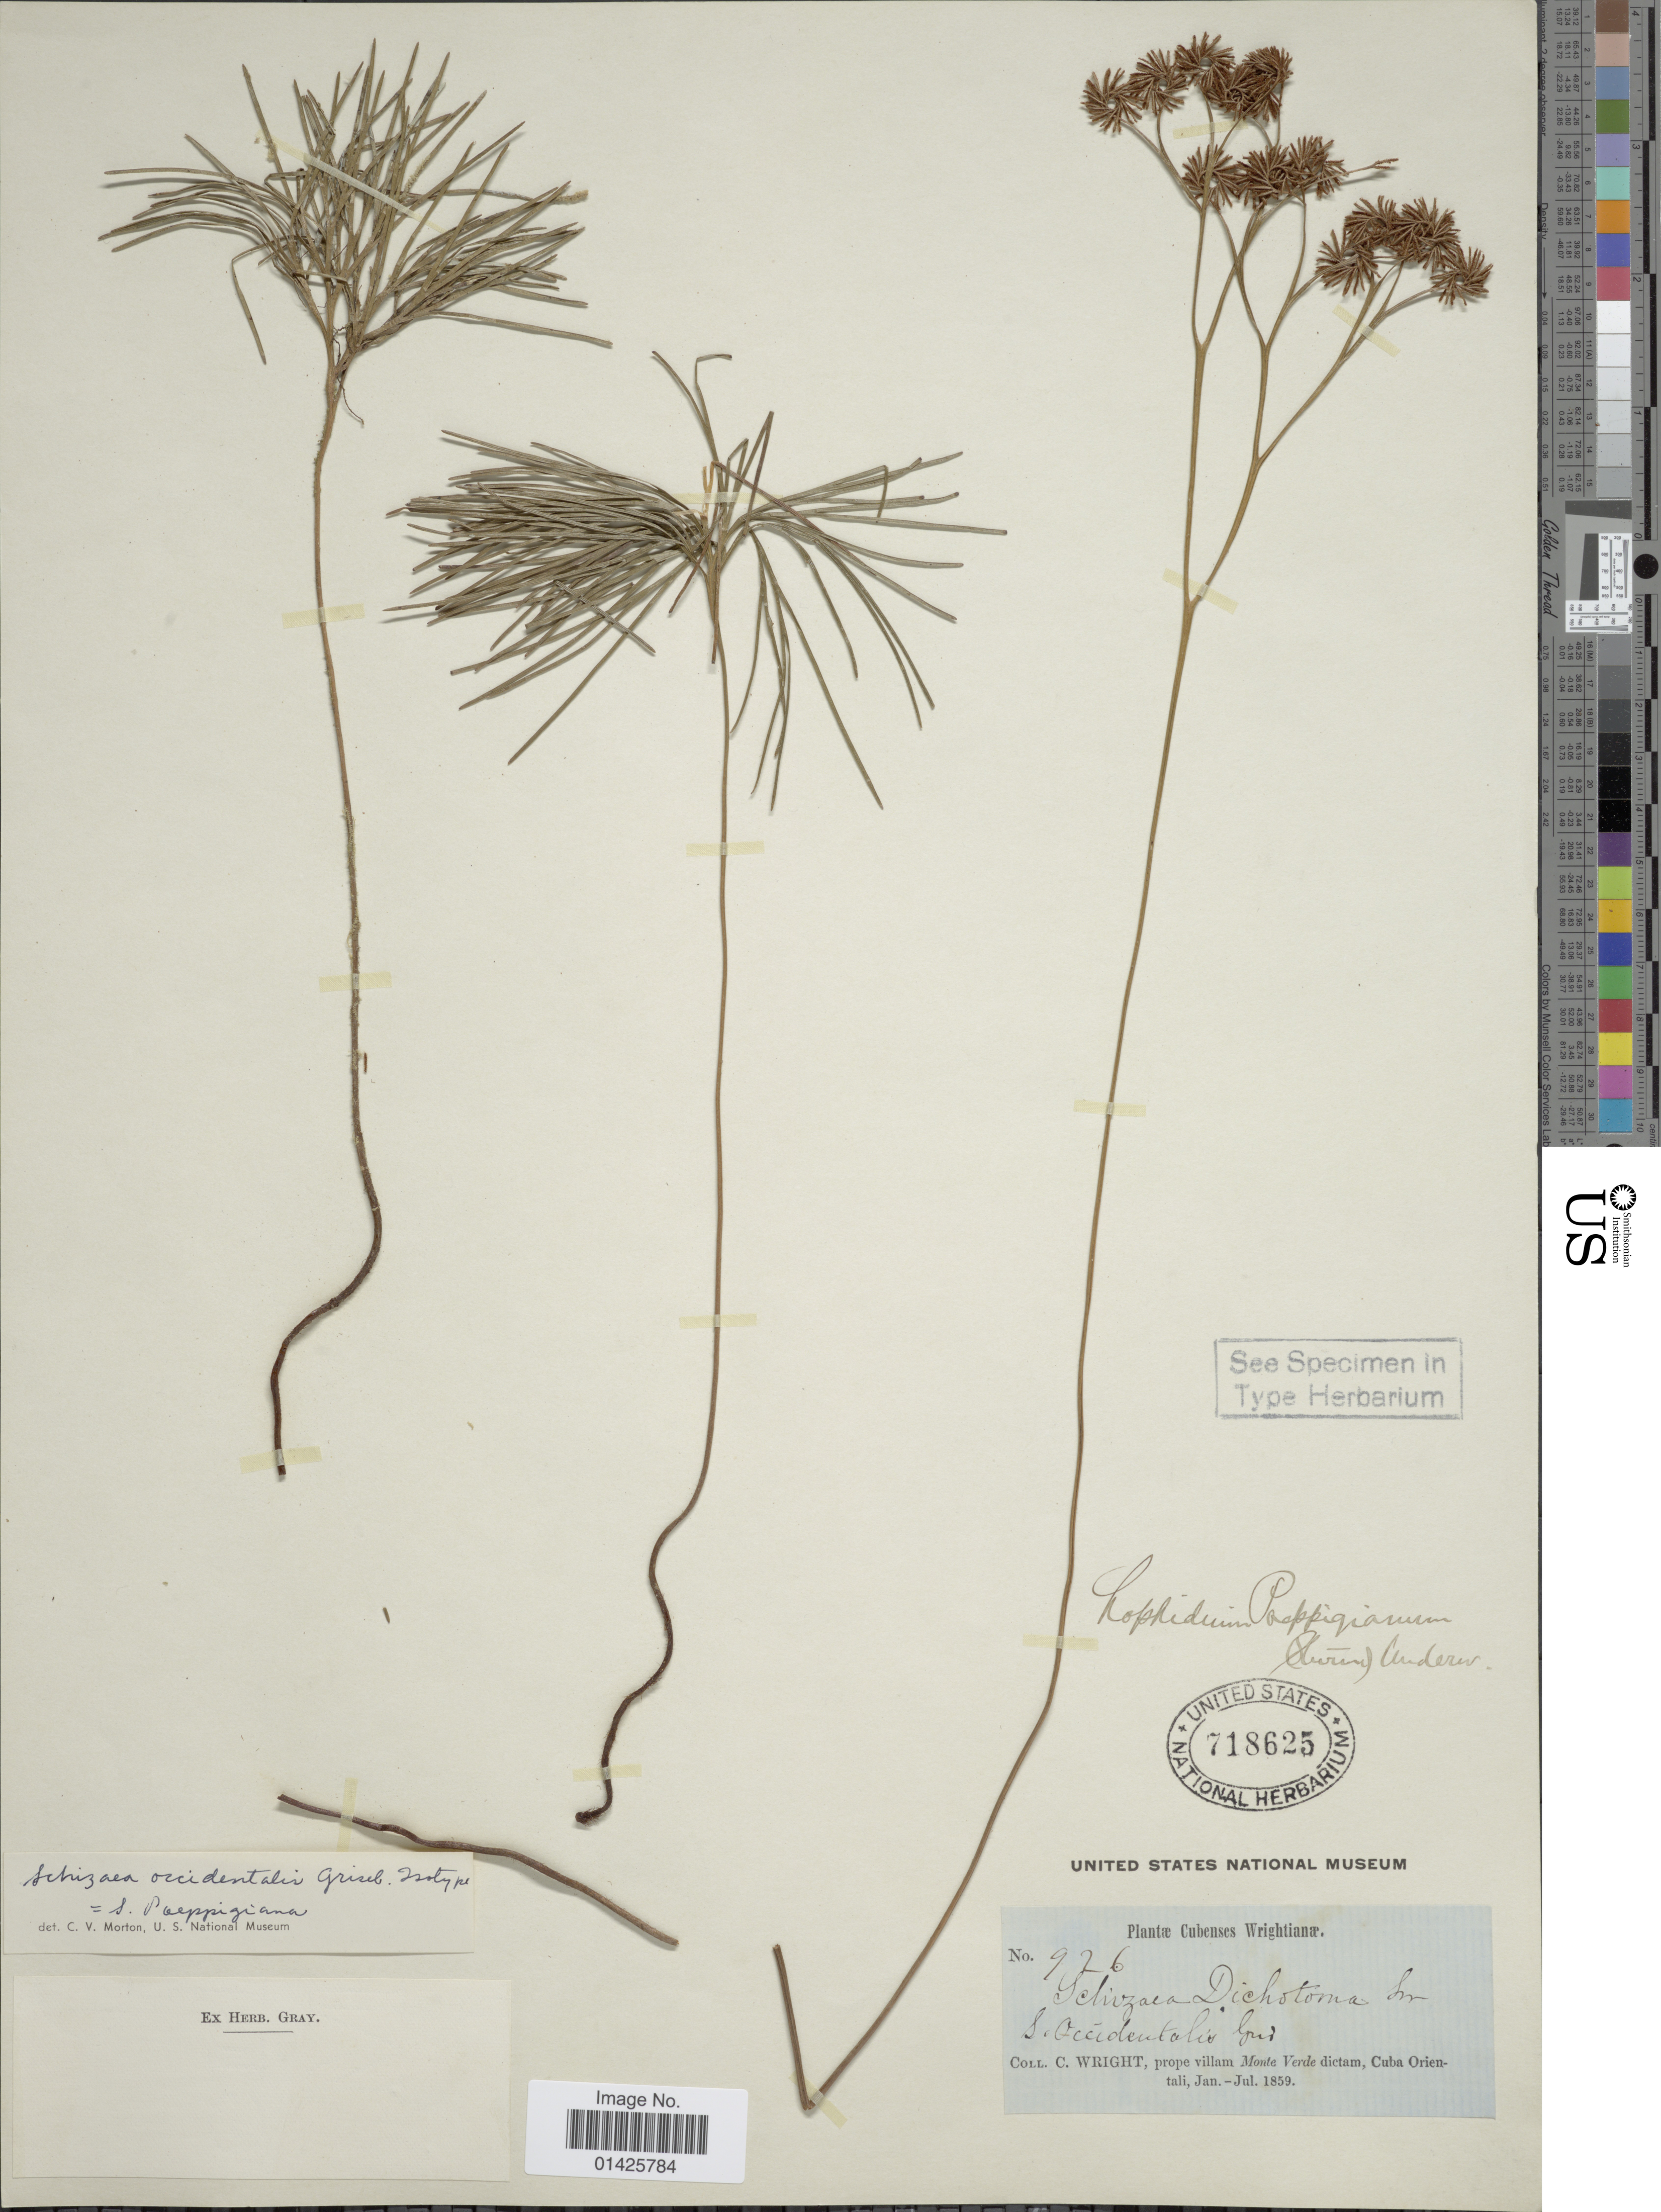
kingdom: Plantae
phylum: Tracheophyta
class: Polypodiopsida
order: Schizaeales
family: Schizaeaceae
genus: Schizaea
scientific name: Schizaea poeppigiana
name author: J.W. Sturm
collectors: C. Wright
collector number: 926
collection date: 1859-01/1859-07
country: Cuba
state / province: Oriente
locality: Prope villiam Monte Verde dictam, Cuba Orientali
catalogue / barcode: US 718625